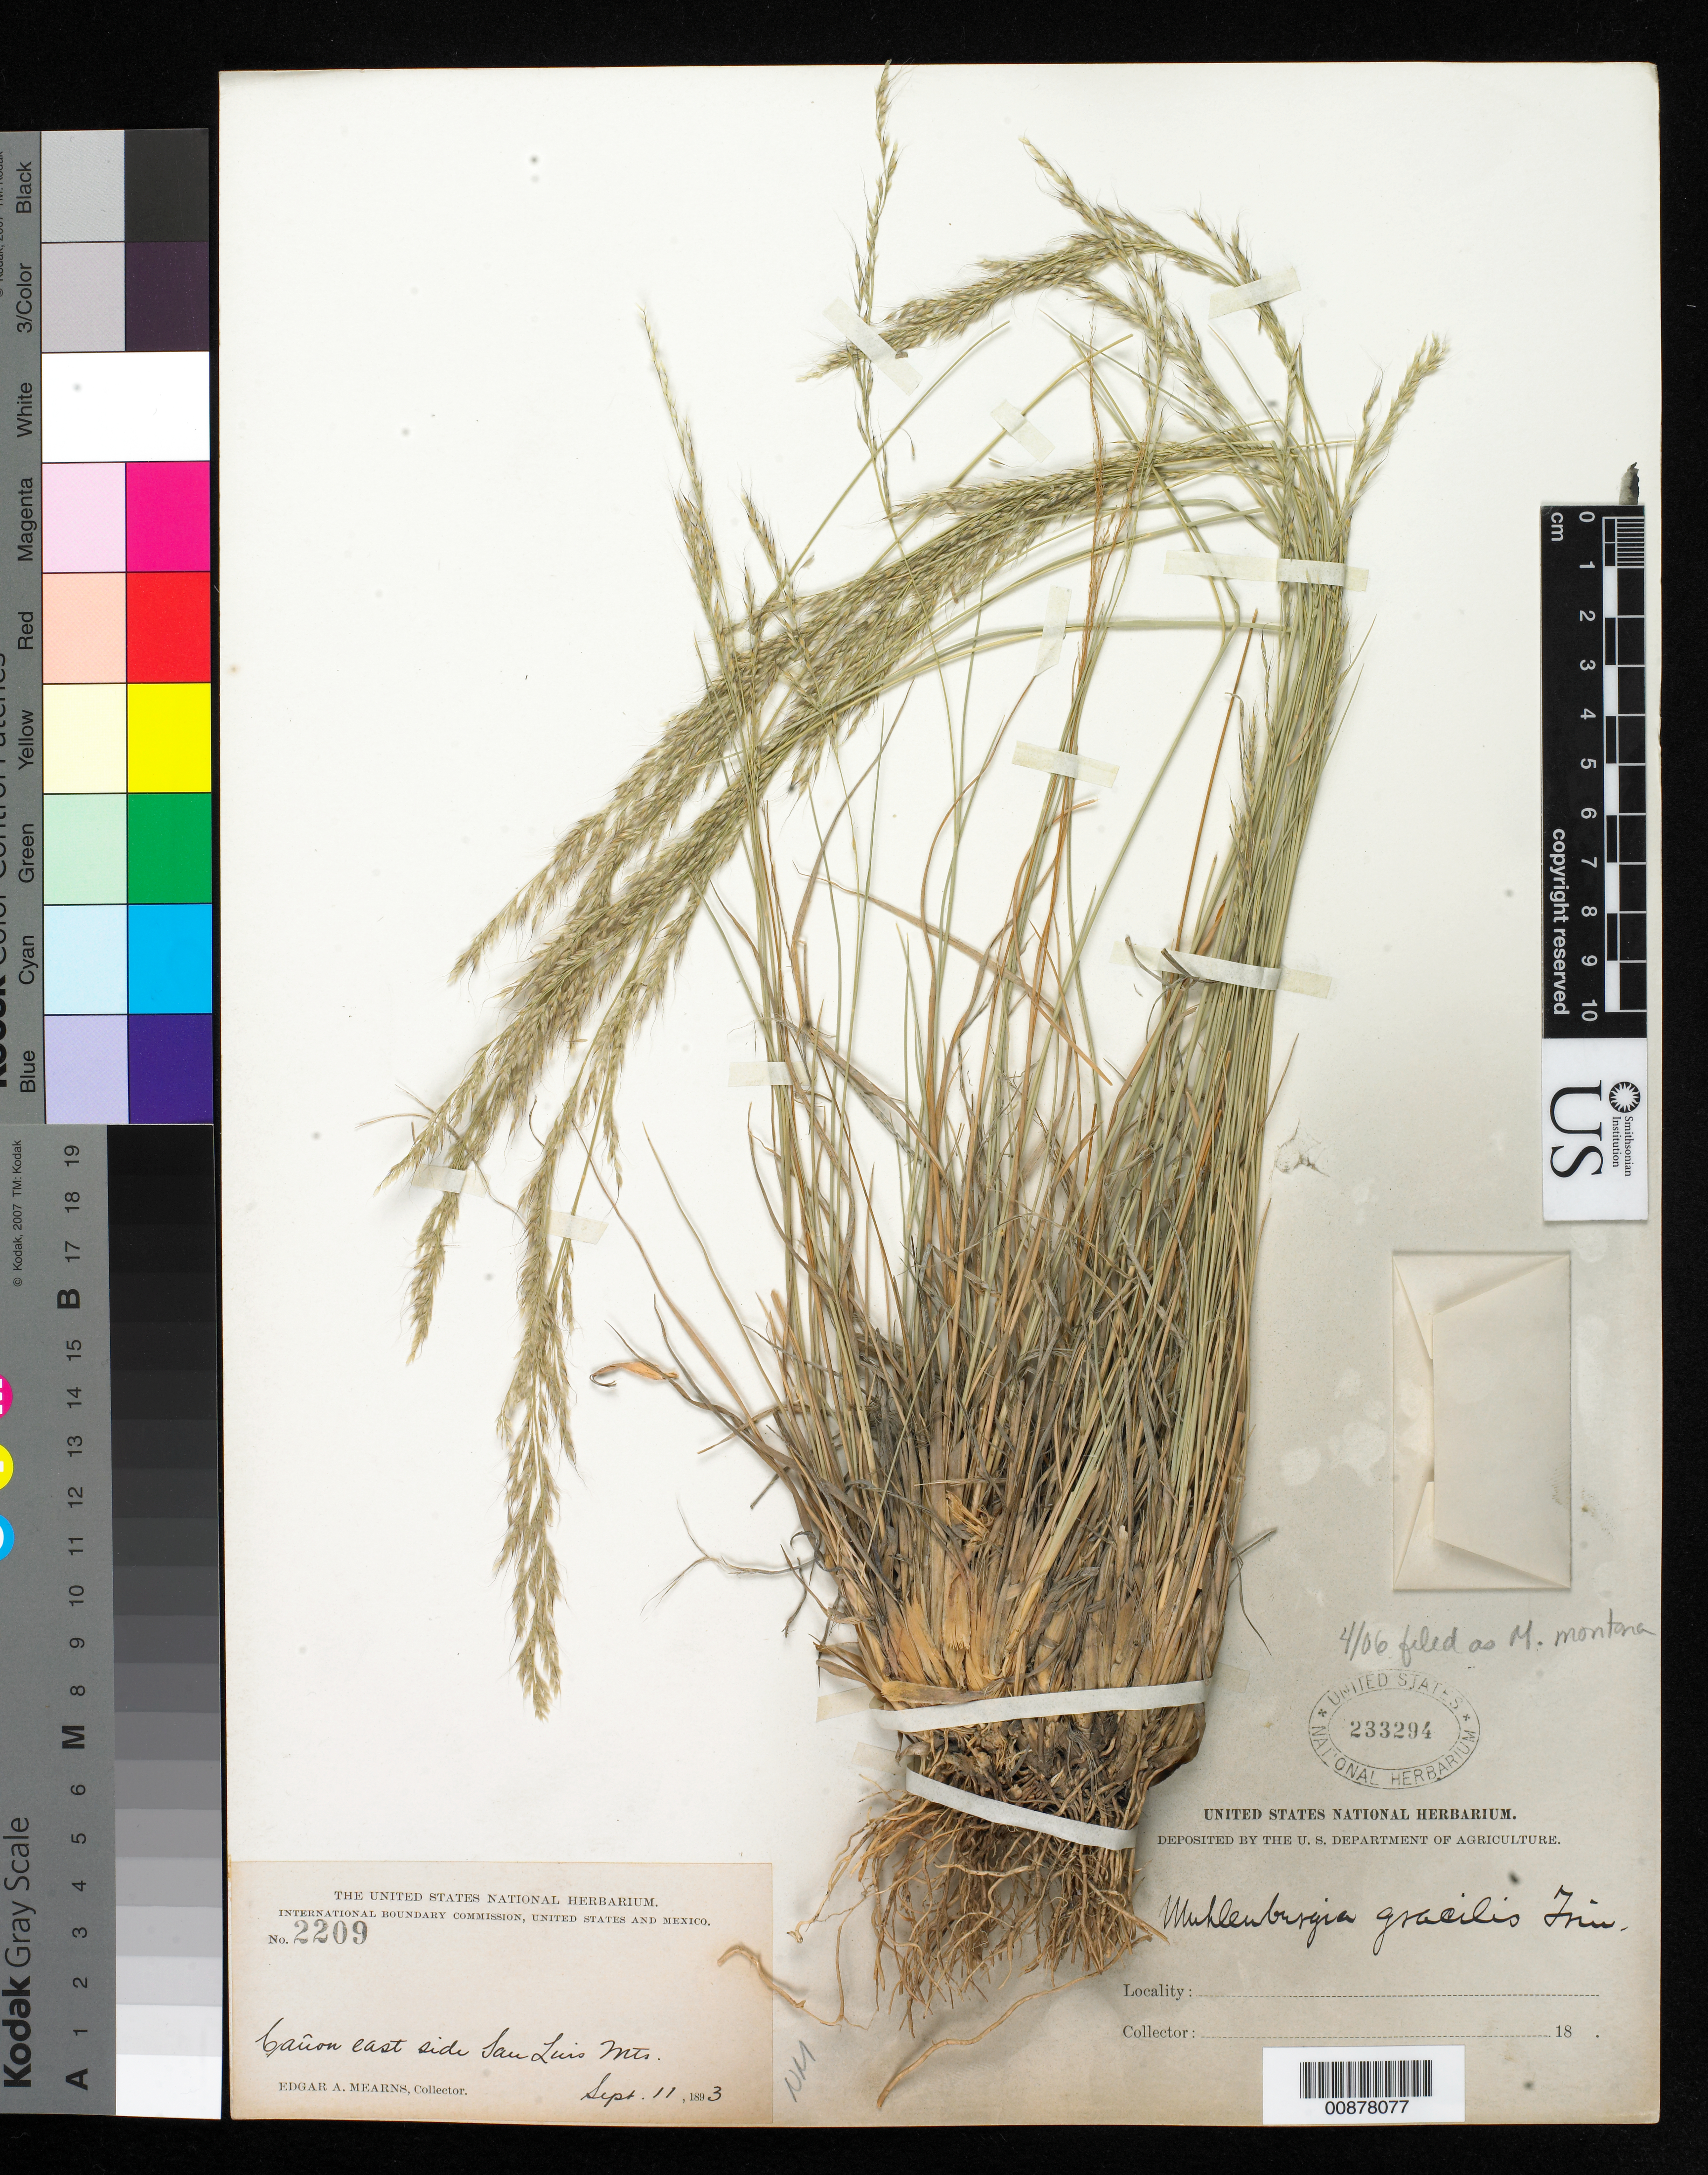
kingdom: Plantae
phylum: Tracheophyta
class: Liliopsida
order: Poales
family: Poaceae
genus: Muhlenbergia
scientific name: Muhlenbergia montana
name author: (Nutt.) Hitchc.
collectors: E. A. Mearns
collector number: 2209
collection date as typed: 11 Sep 1893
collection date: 1893-09-11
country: United States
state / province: New Mexico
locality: Cañon east side San Luis Mts., New Mexico.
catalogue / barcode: US 233294